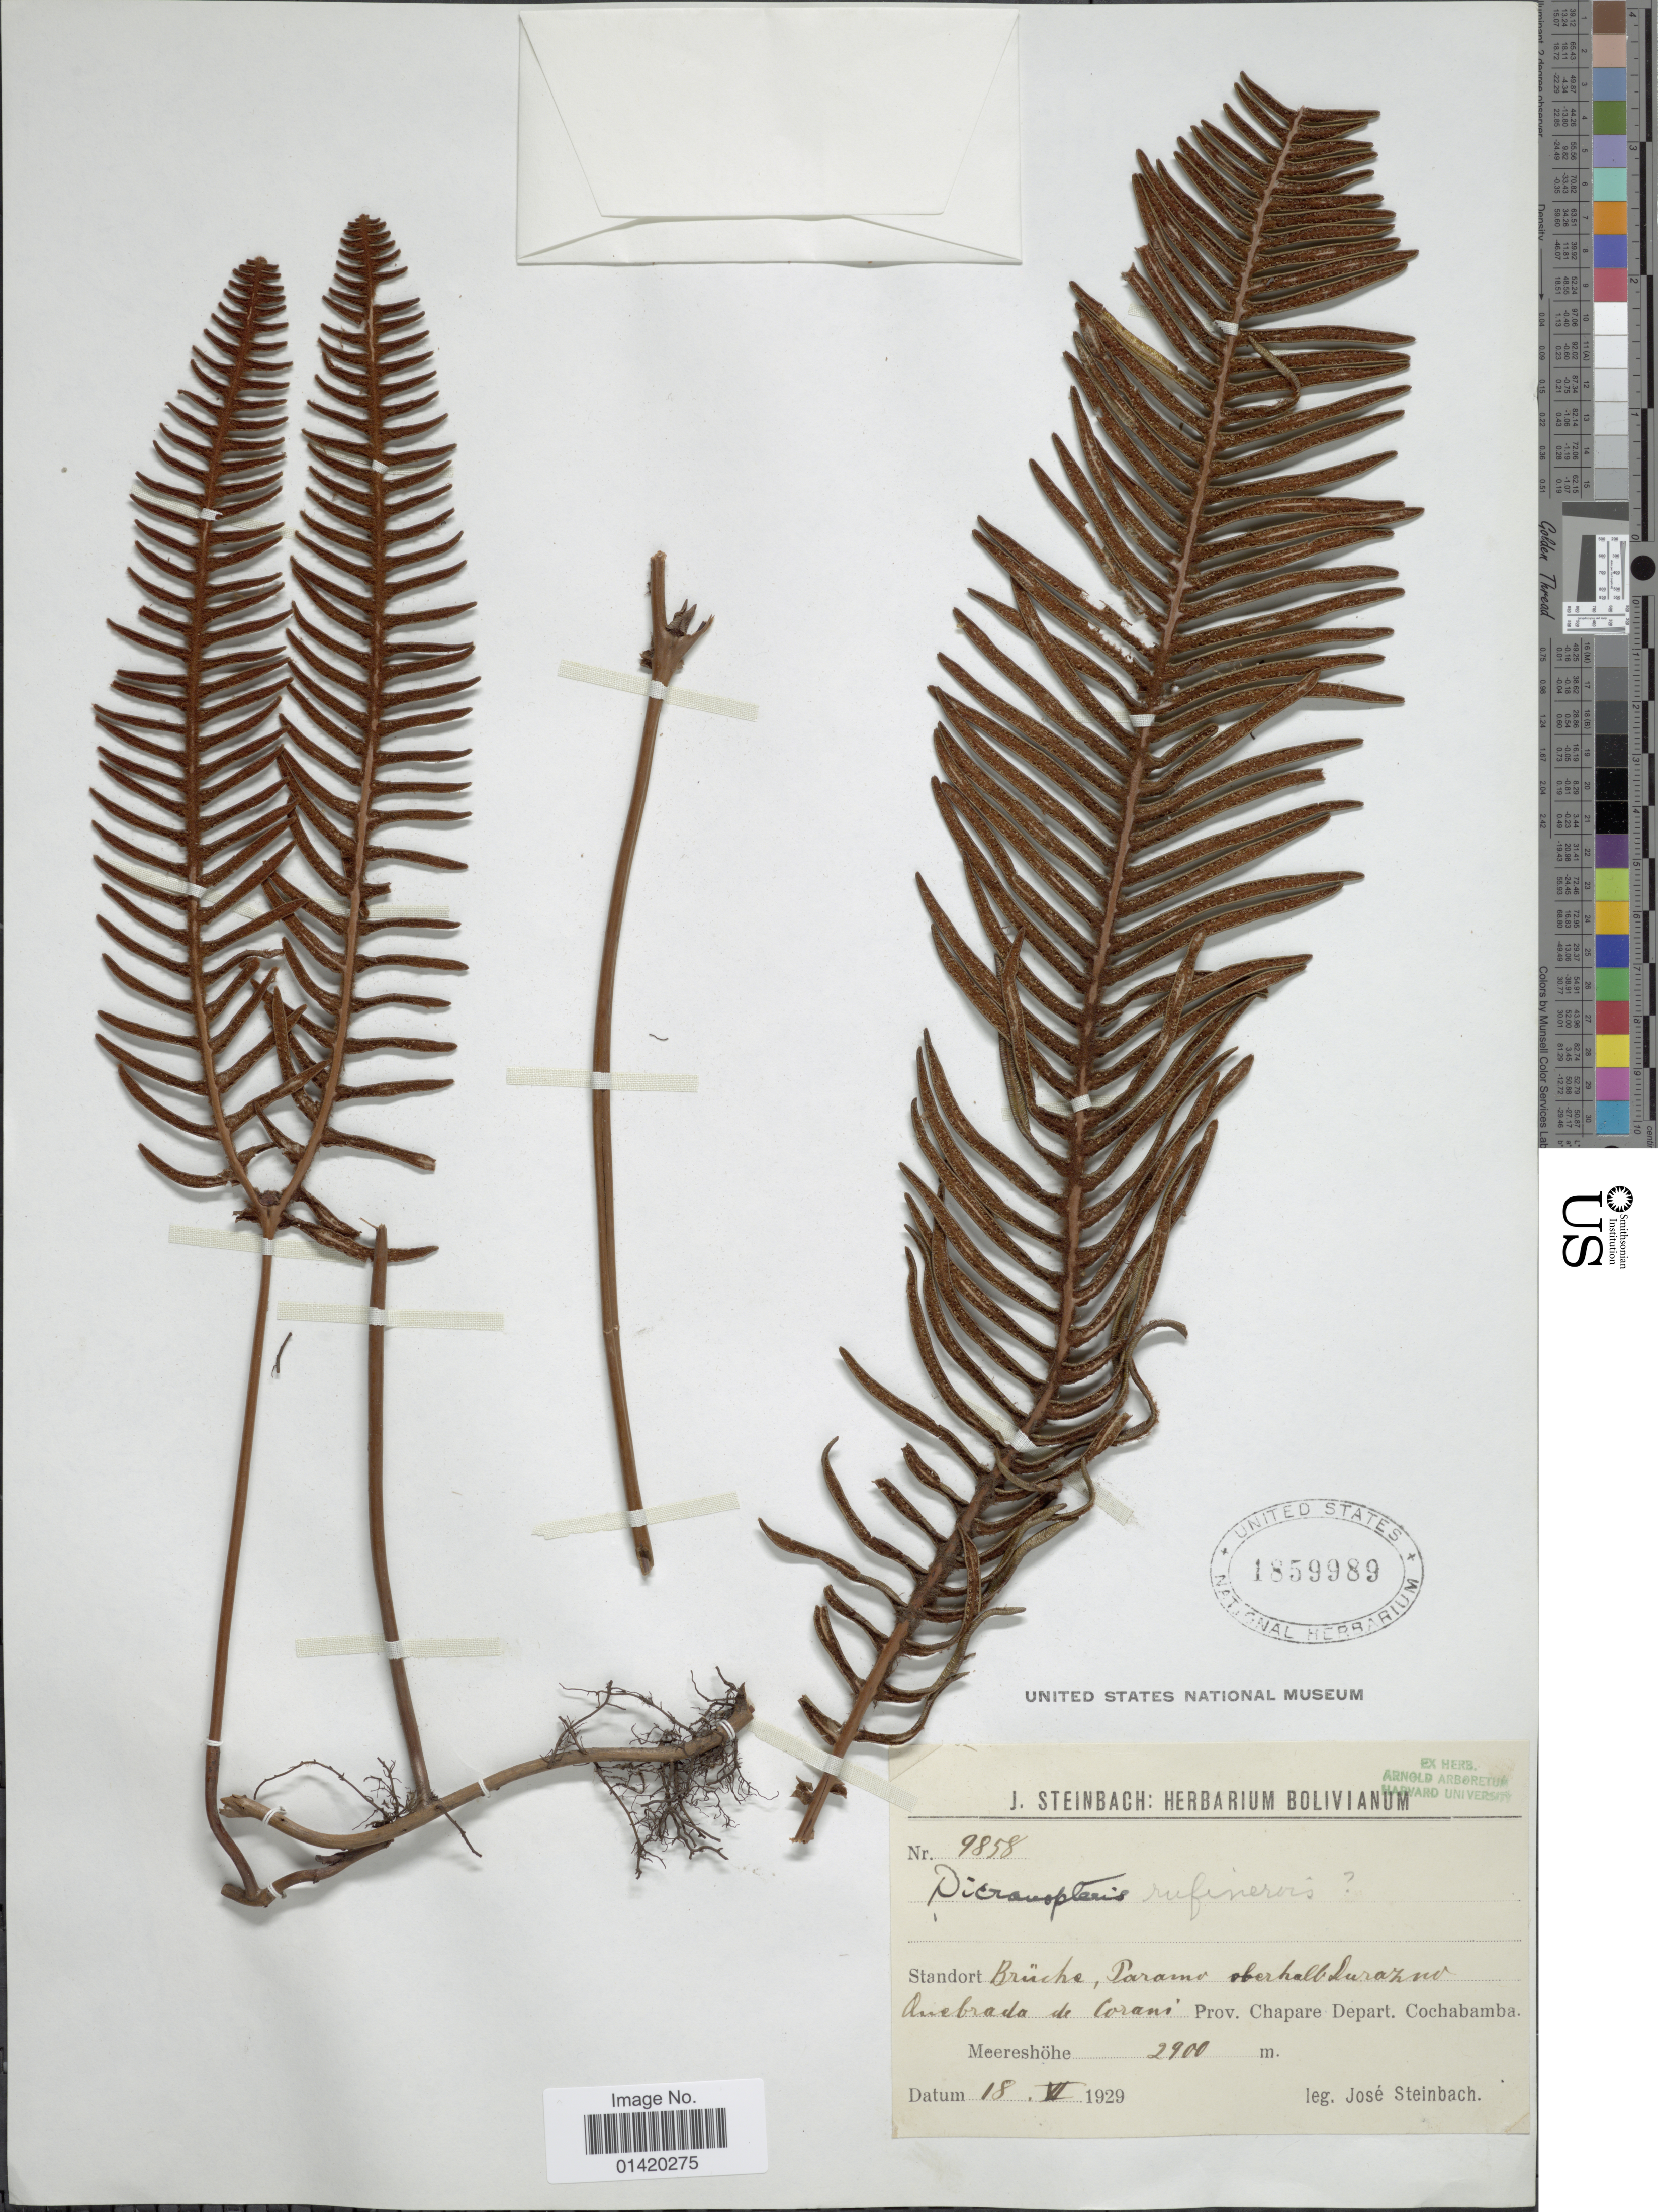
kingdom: Plantae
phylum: Tracheophyta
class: Polypodiopsida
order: Gleicheniales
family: Gleicheniaceae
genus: Dicranopteris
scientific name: Dicranopteris linearis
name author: (Burm. f.) Underw.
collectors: J. Steinbach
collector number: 9858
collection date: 1929-05-18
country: Bolivia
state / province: Cochabamba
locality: Brüche, Paramo oberhalb Lurazno Quebrada de Corani, Prov. Chapare Depart. Cochabamba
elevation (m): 2900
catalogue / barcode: US 1859989